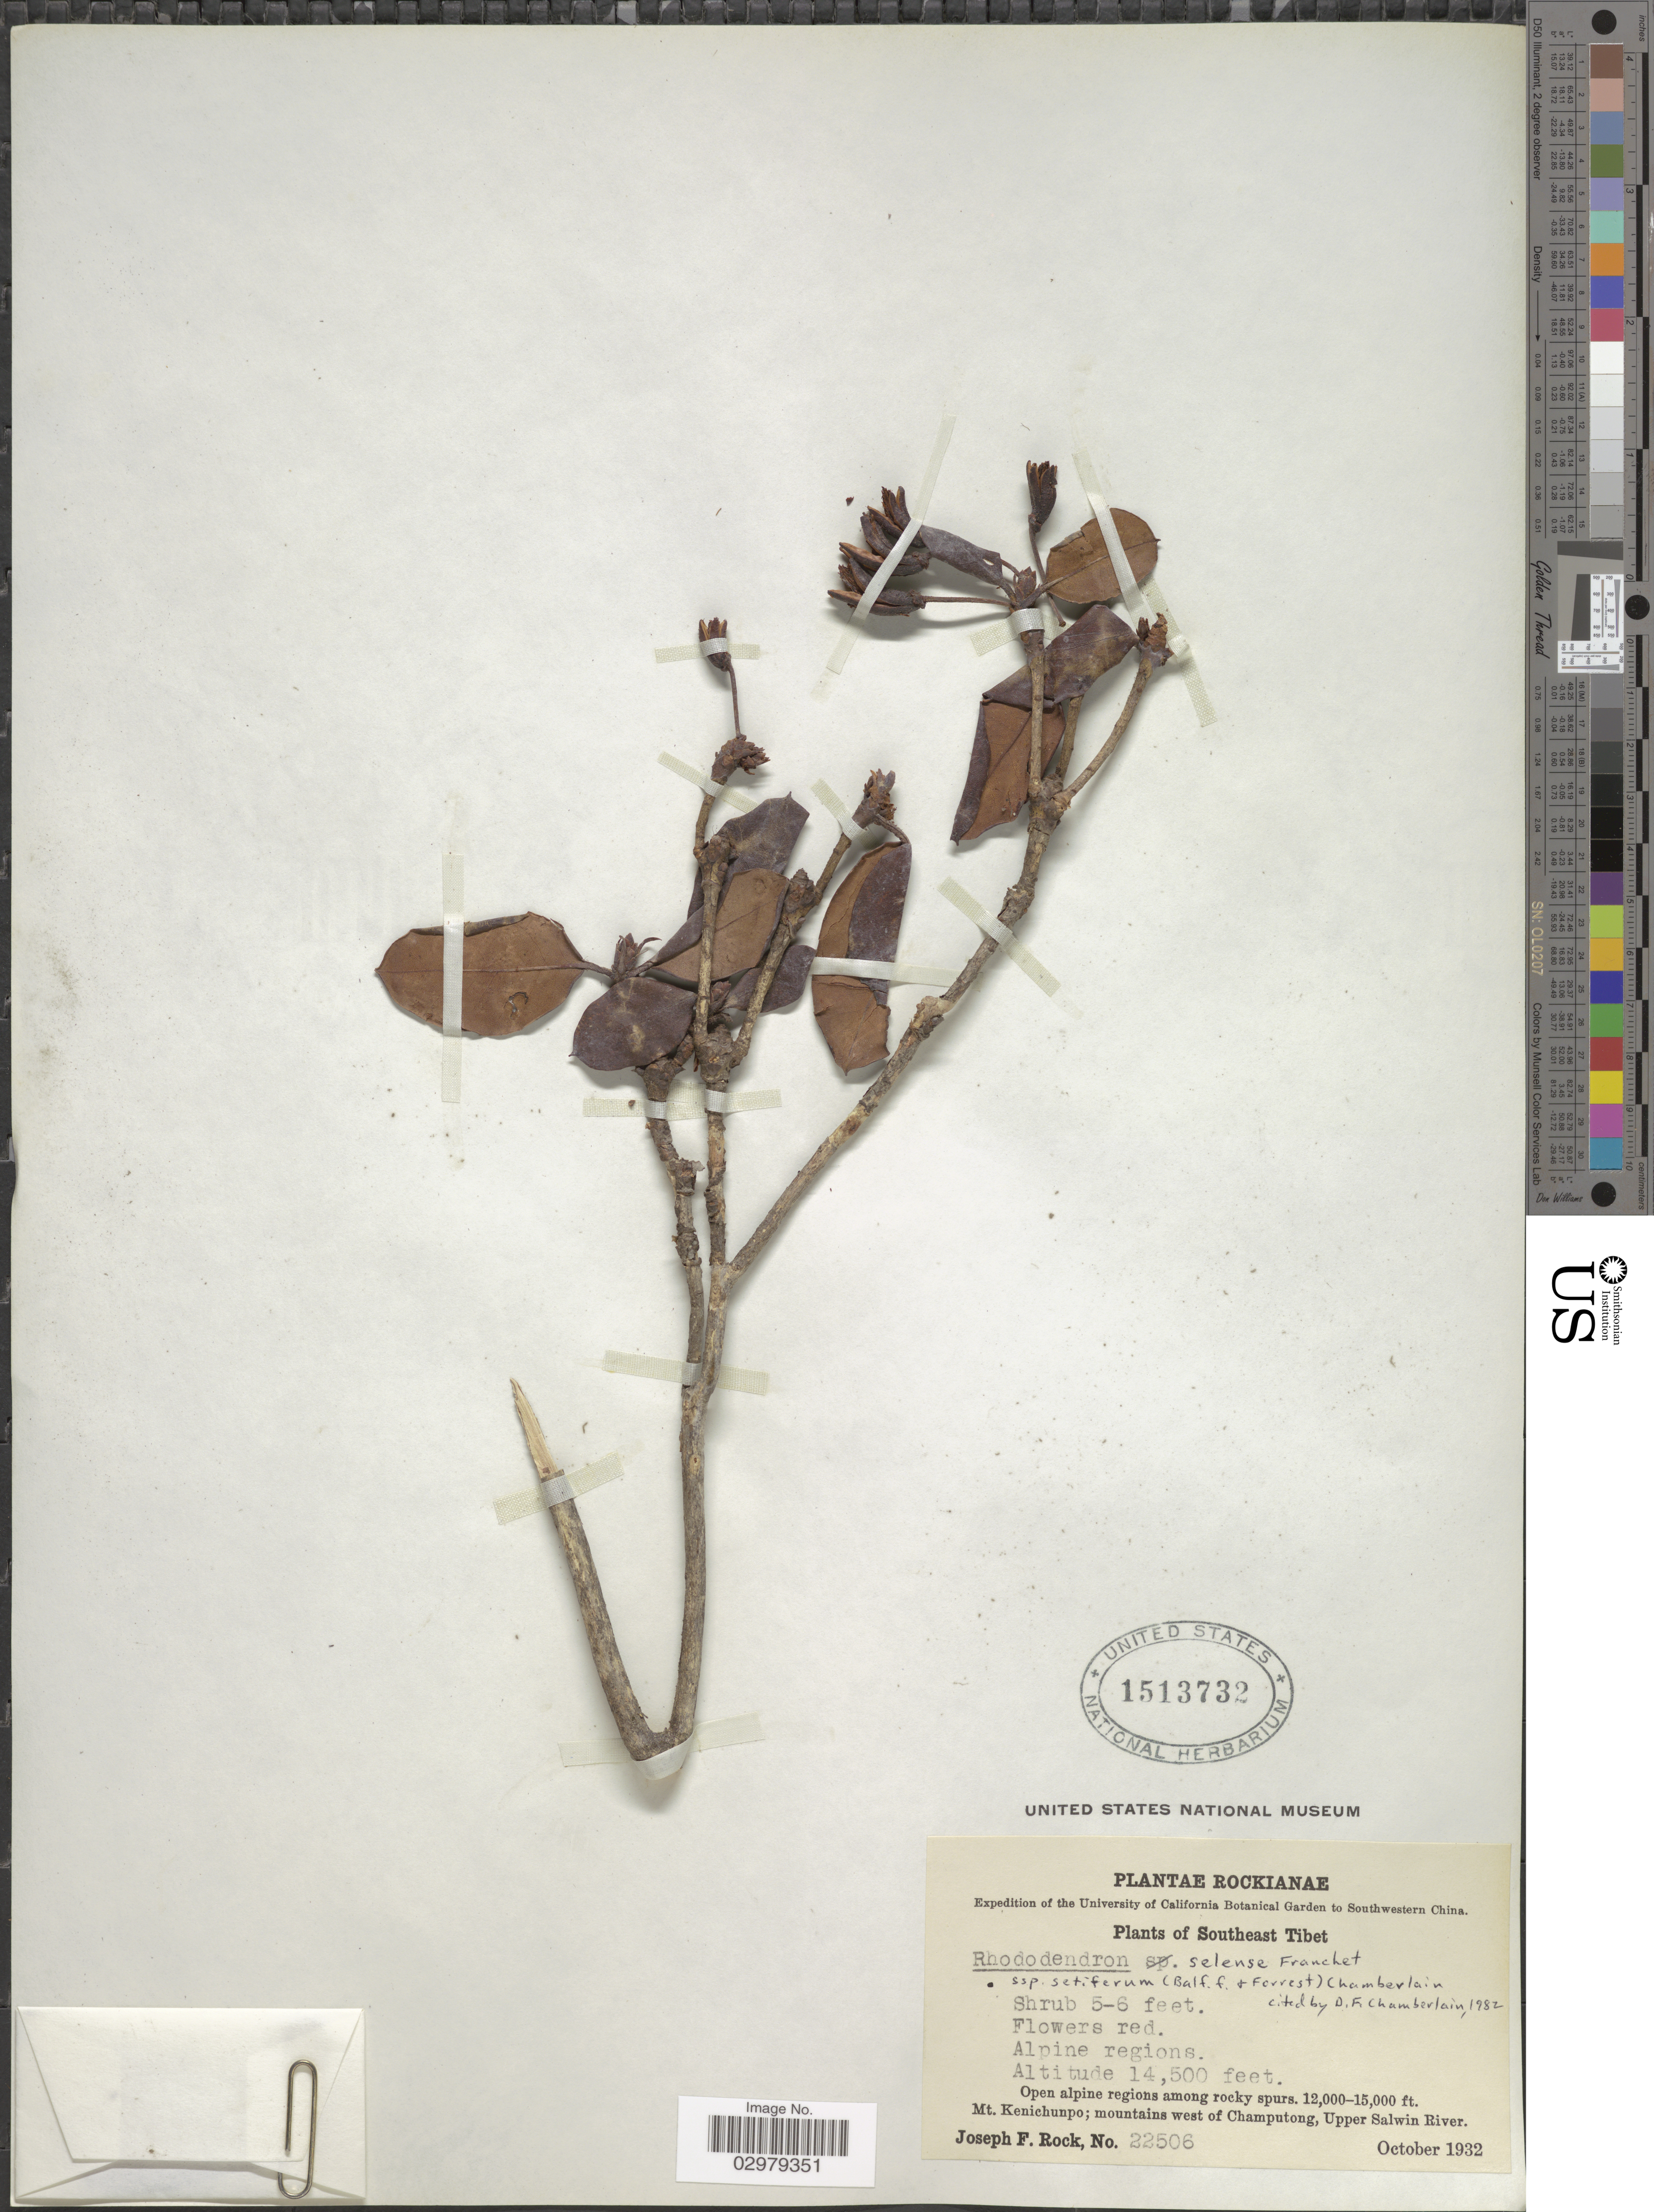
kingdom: Plantae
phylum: Tracheophyta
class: Magnoliopsida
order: Ericales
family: Ericaceae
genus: Rhododendron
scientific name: Rhododendron sp.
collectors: J. F. Rock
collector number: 2506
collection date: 1932-10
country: China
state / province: Xizang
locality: Southwestern China. Southeast Tibet. Alpine regions. Mt. Kenichunpo; mountains west of Champutong, Upper Salwin River.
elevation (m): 4420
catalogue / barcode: US 1513732